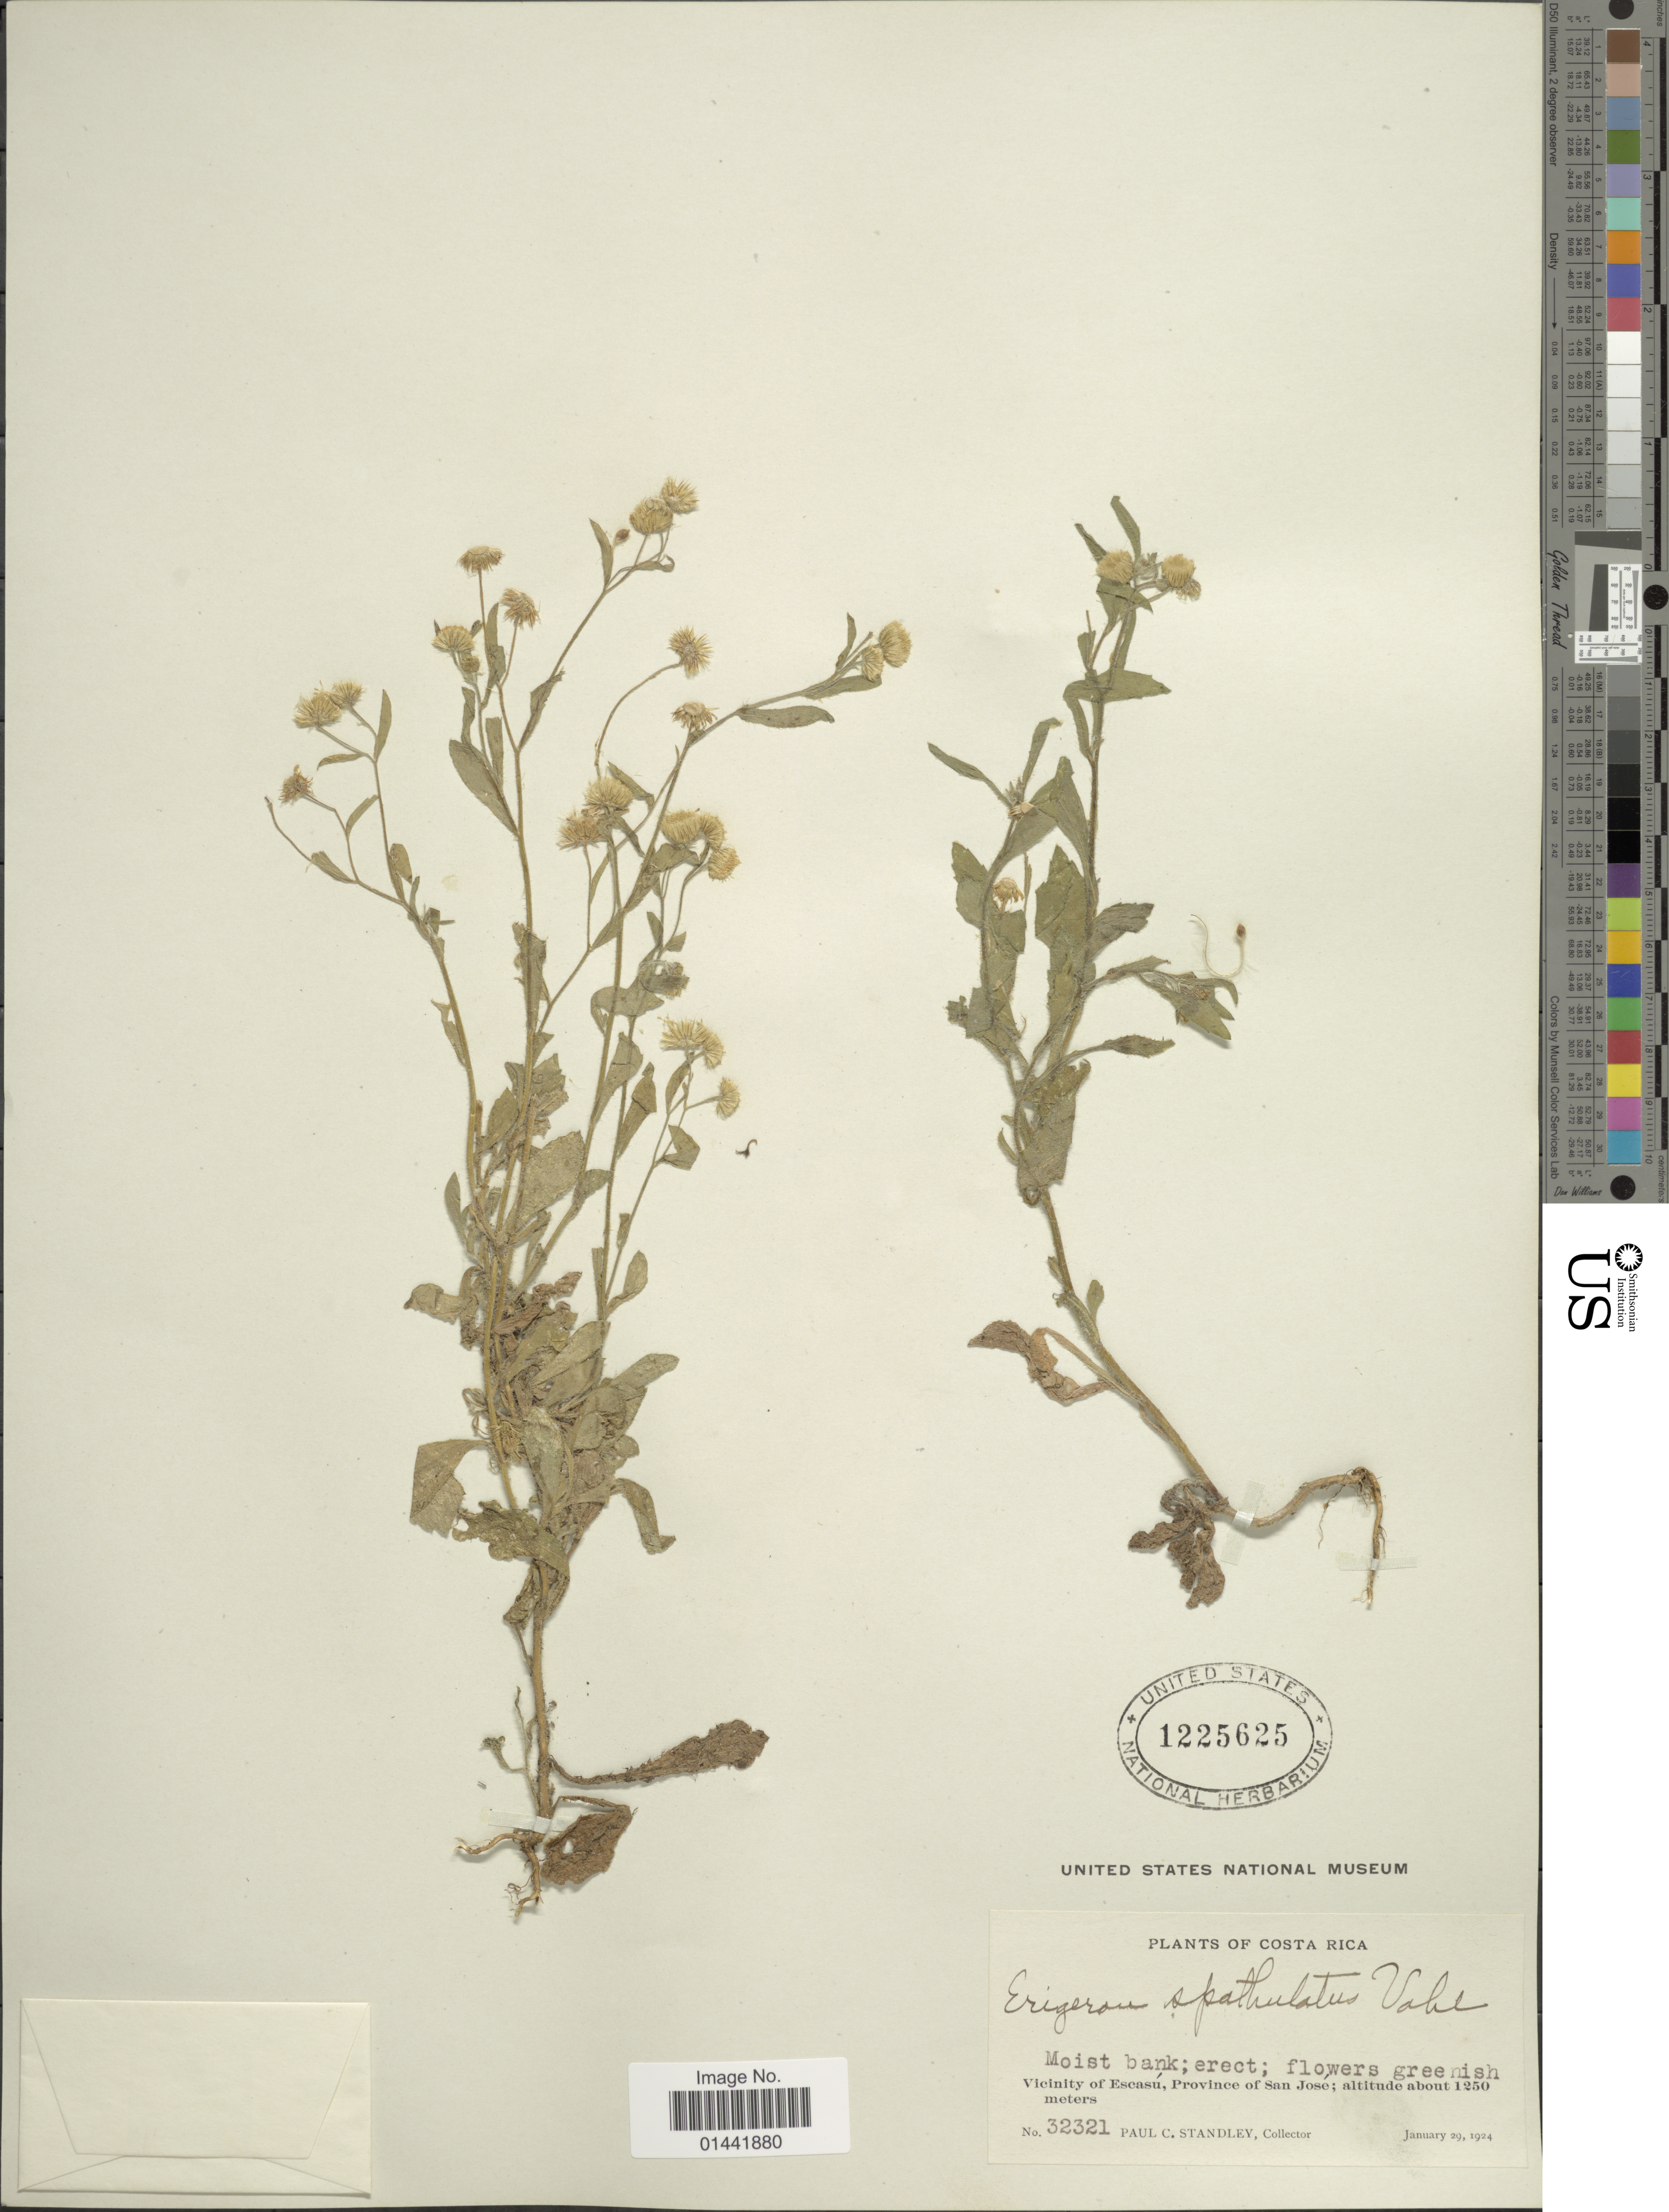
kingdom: Plantae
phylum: Tracheophyta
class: Magnoliopsida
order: Asterales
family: Asteraceae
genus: Erigeron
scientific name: Erigeron spathulatus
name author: Vahl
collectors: P. C. Standley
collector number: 32321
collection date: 1924-01-29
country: Costa Rica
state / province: San José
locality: Moist bank, Vicinity of Escasú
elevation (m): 1250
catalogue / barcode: US 1225625